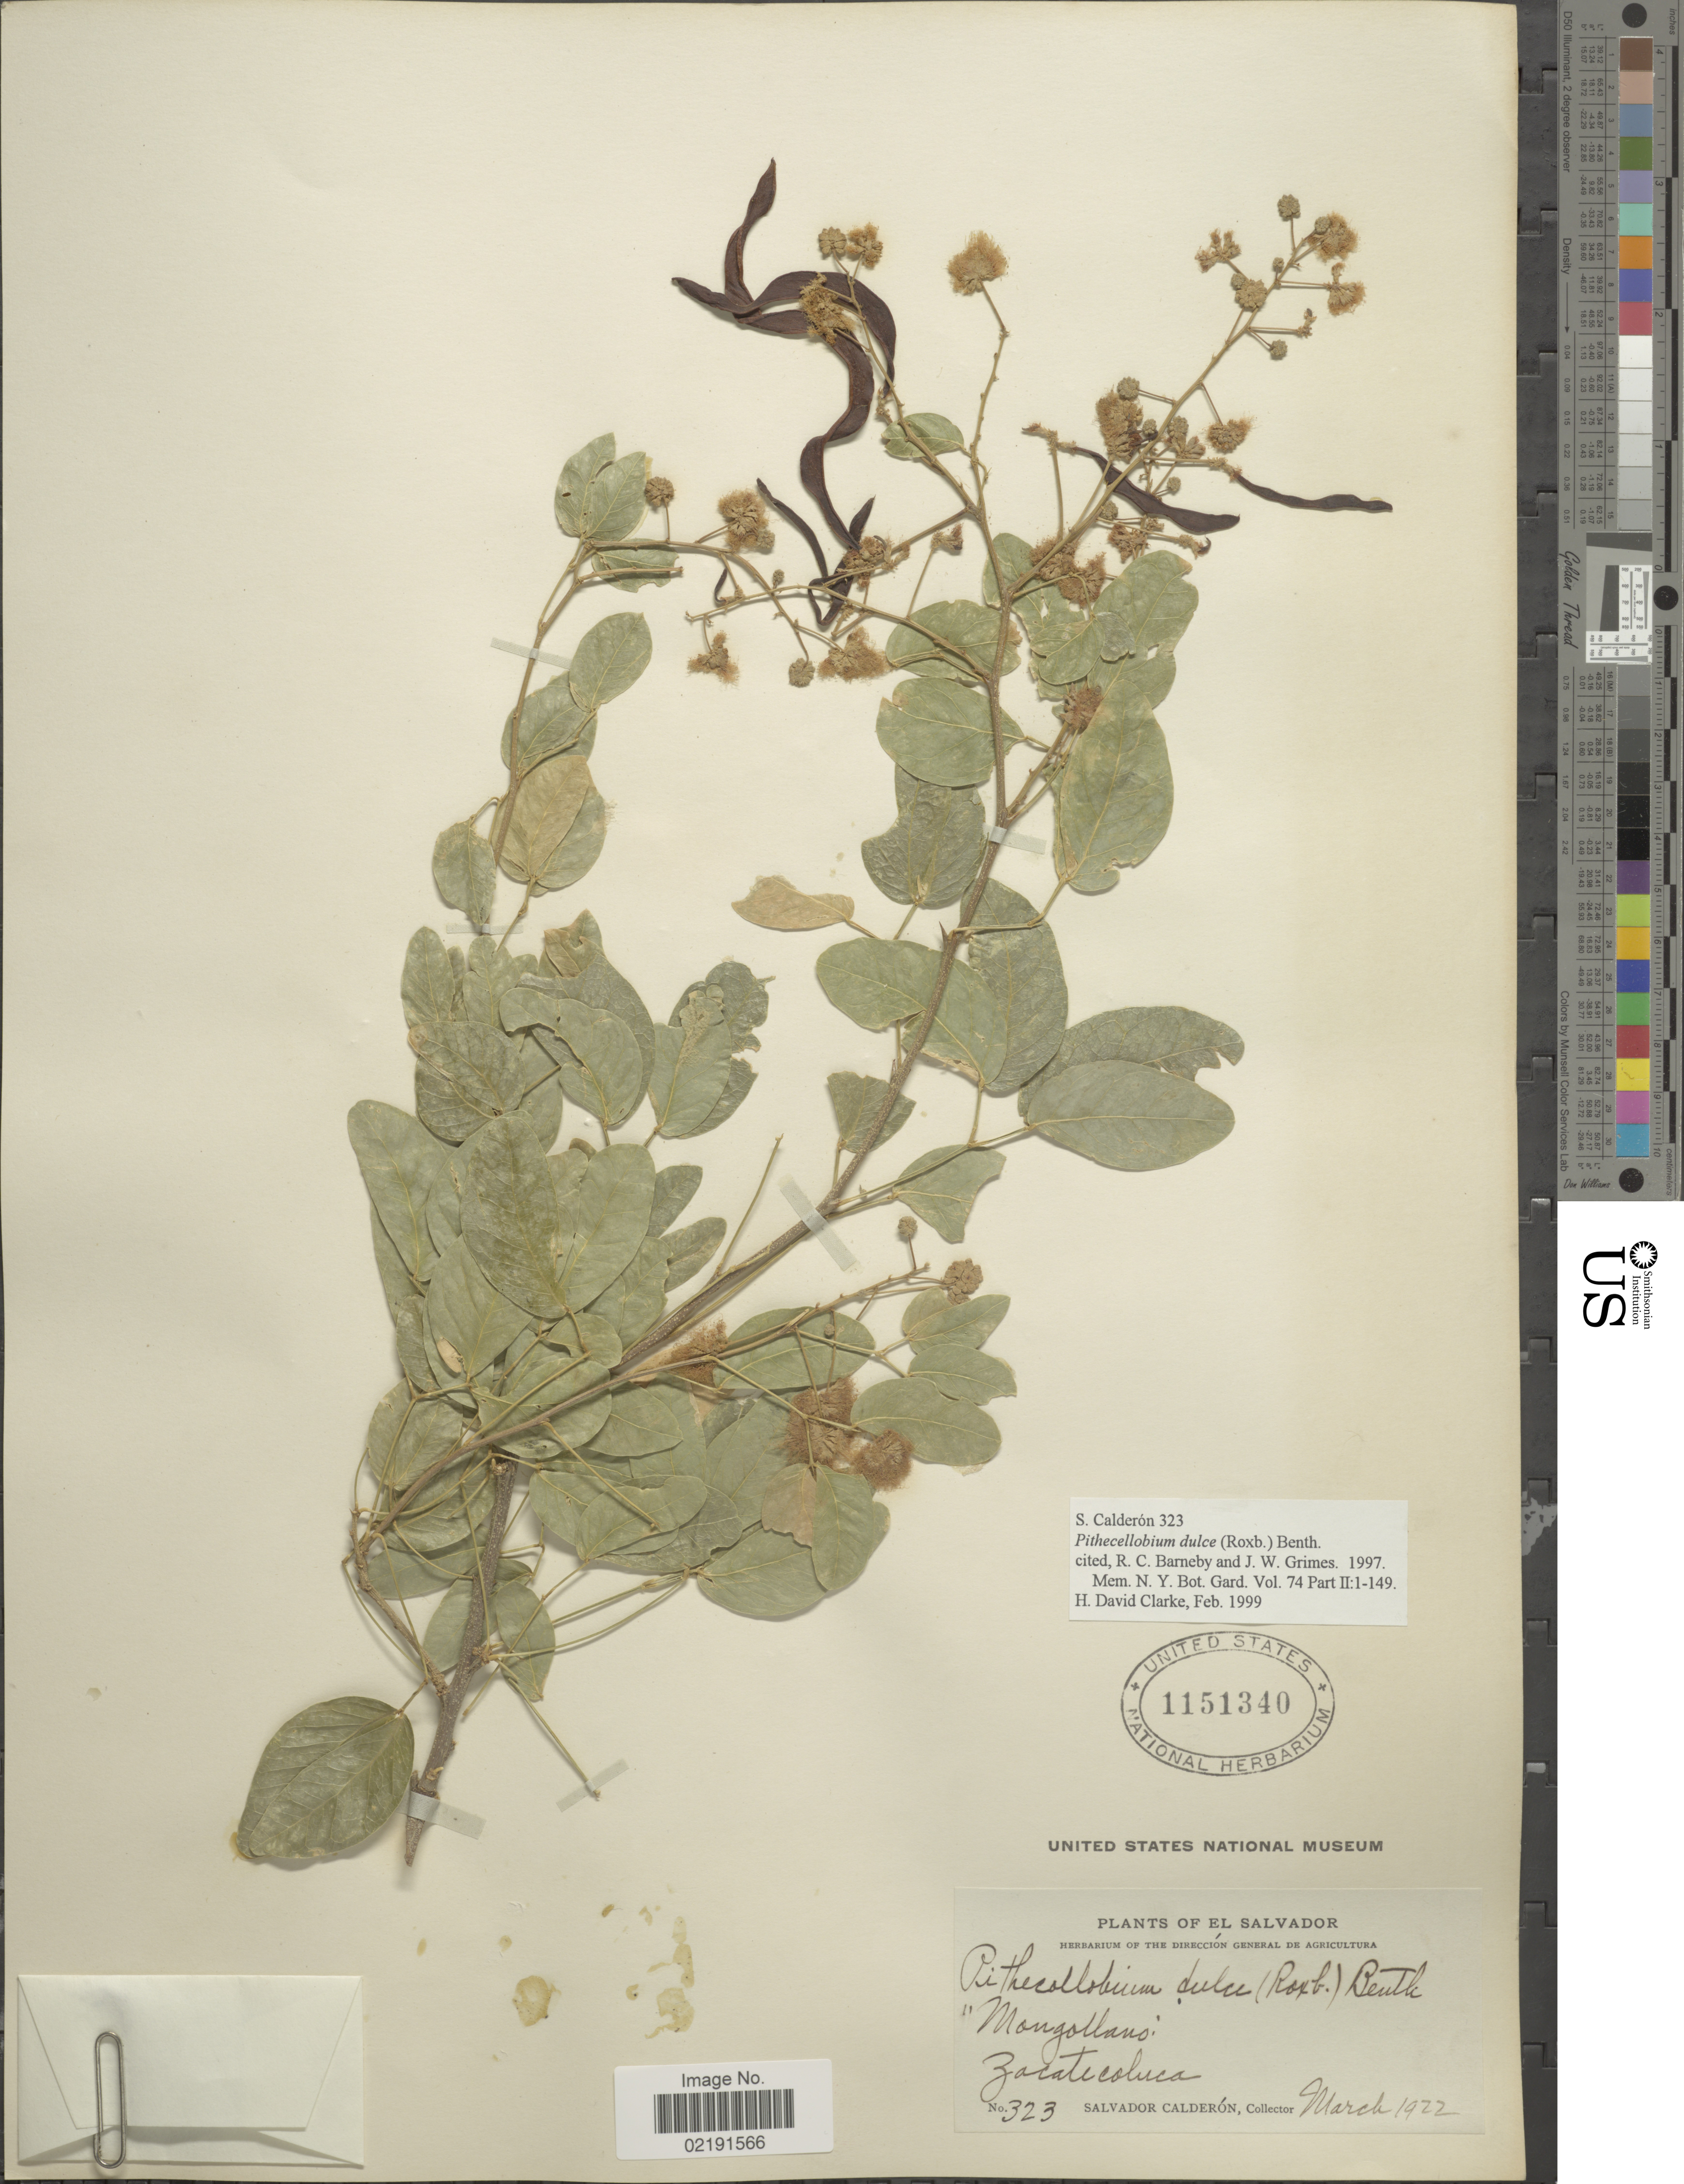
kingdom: Plantae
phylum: Tracheophyta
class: Magnoliopsida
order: Fabales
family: Fabaceae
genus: Pithecellobium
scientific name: Pithecellobium dulce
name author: (Roxb.) Benth.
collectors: S. Calderón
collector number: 323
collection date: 1922-03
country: El Salvador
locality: Zacatecoluca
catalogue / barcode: US 1151340